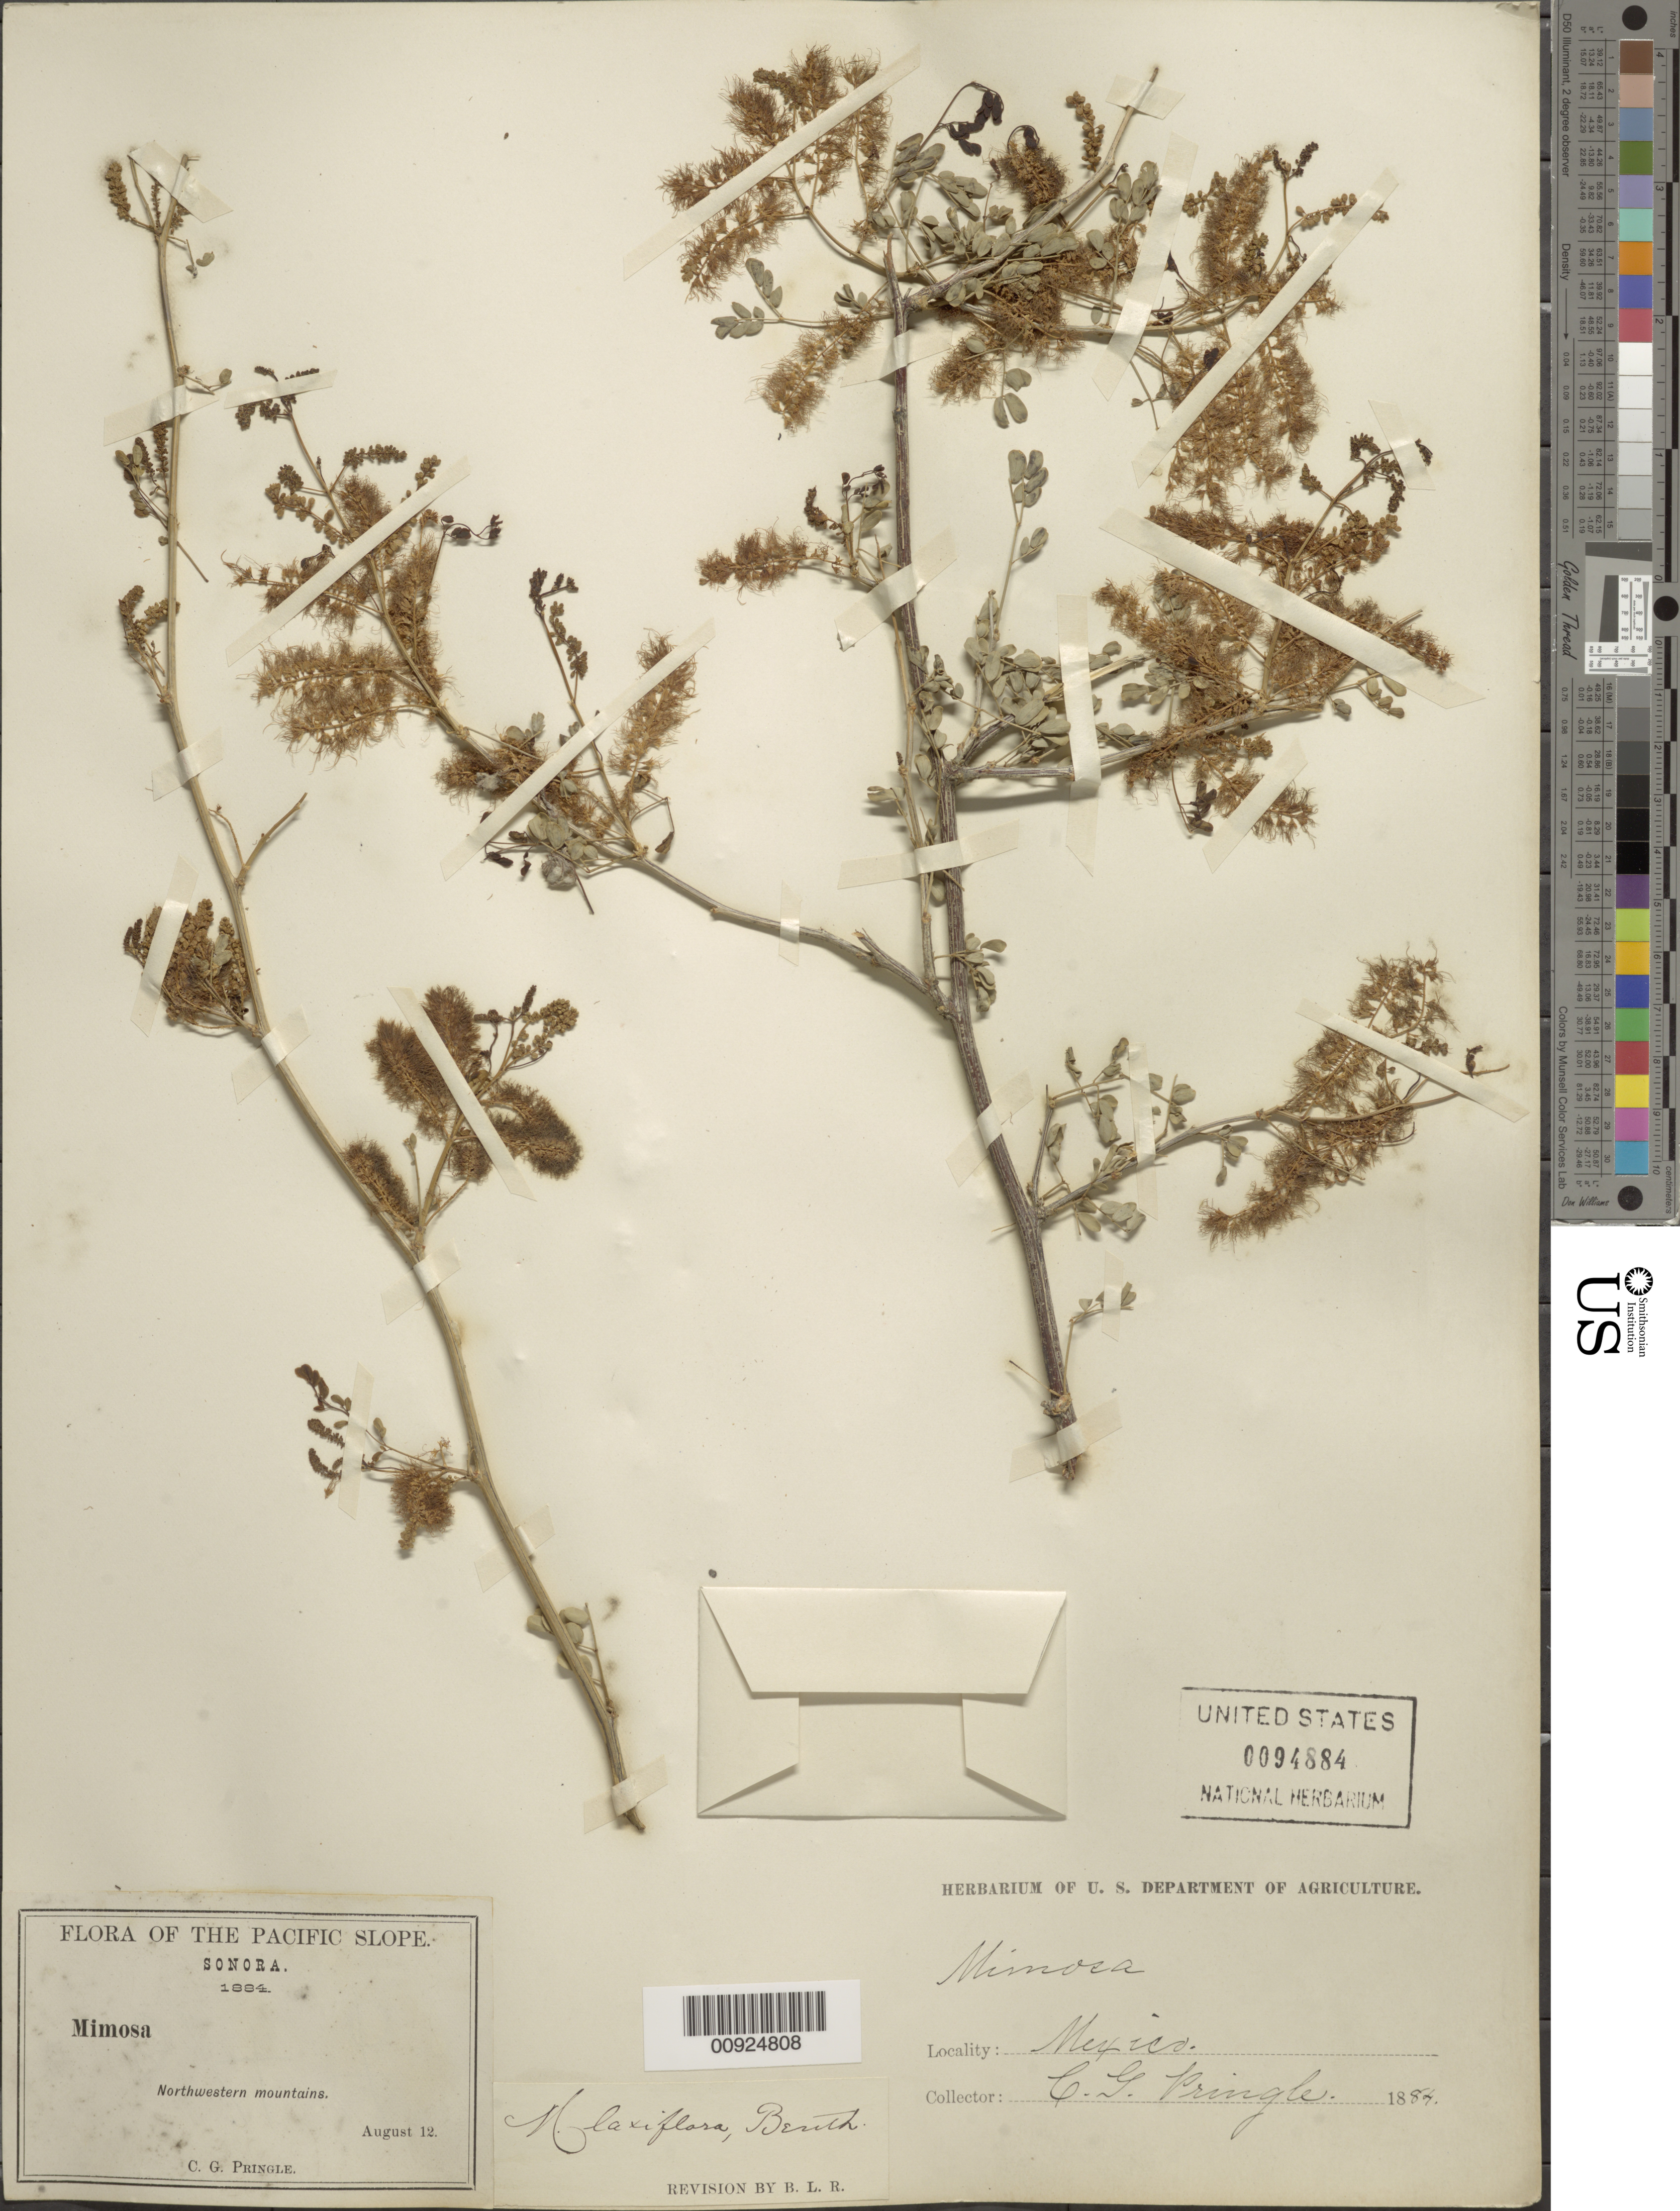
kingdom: Plantae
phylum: Tracheophyta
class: Magnoliopsida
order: Fabales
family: Fabaceae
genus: Mimosa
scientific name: Mimosa laxiflora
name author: Benth.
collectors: C. G. Pringle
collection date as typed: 12 Aug 1884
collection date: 1884-08-12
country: Mexico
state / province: Sonora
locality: Northwestern mountains. Pacific Slope. Sonora.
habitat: Mountains.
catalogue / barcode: US 94884